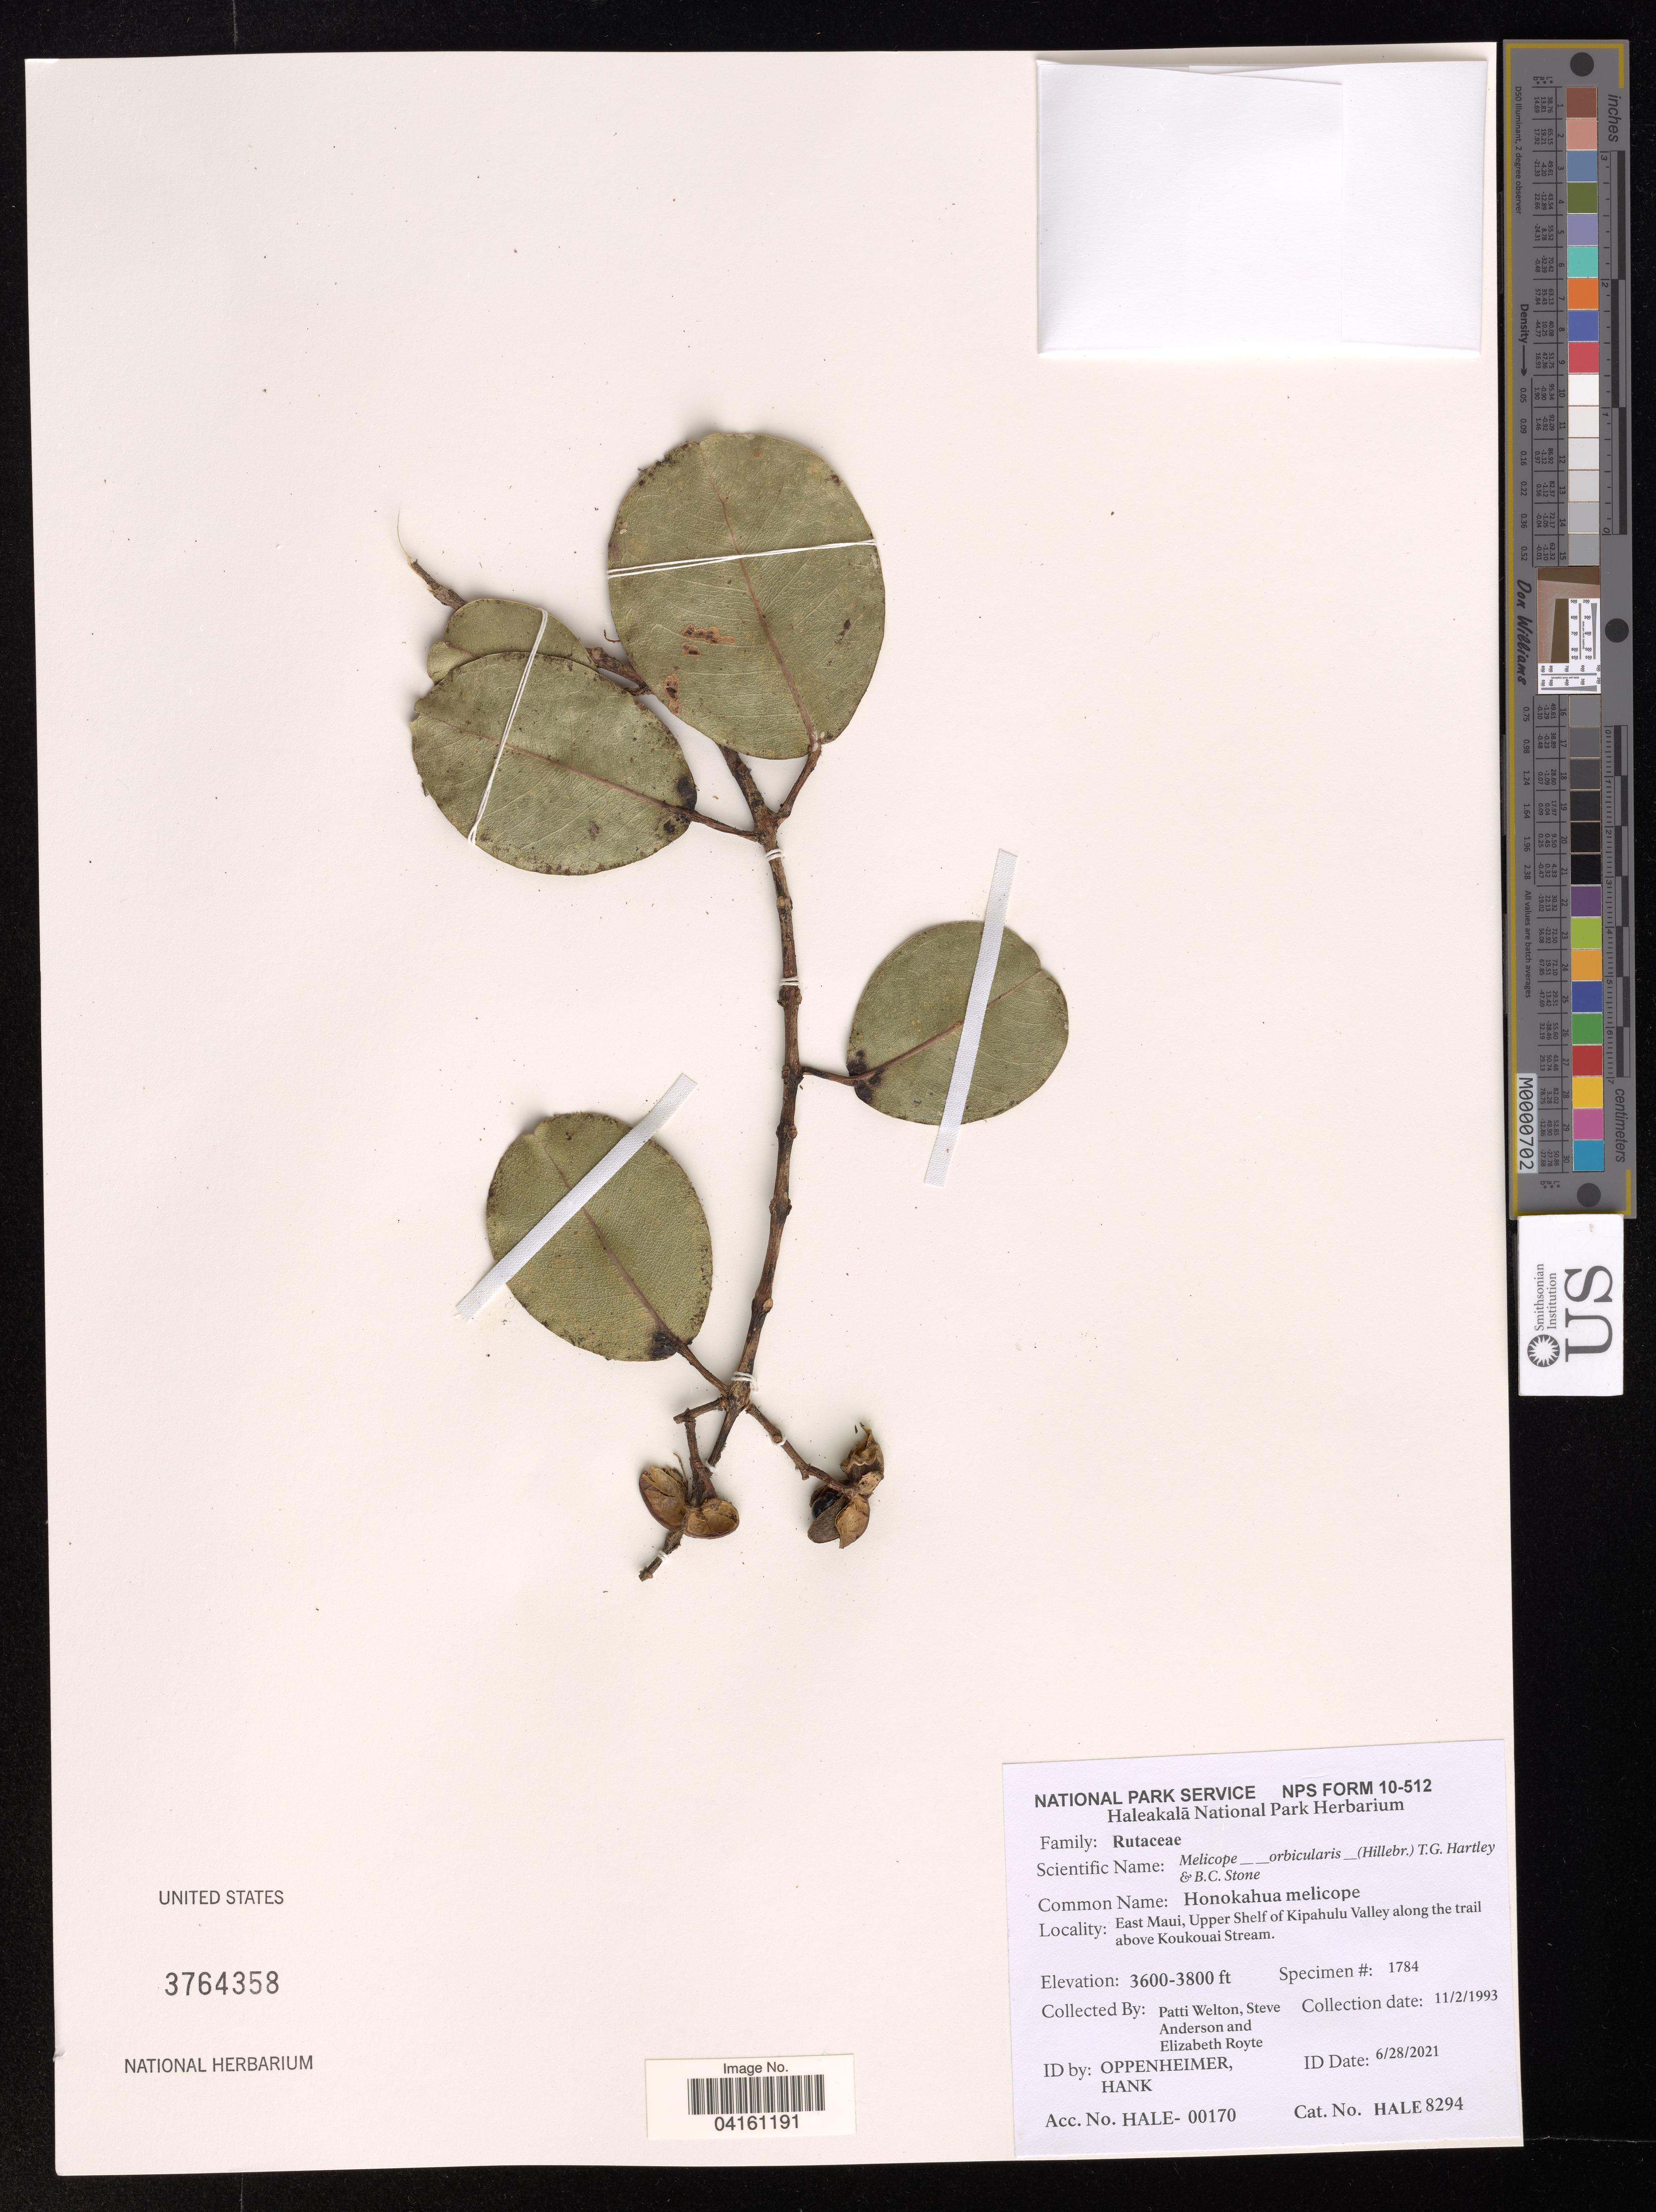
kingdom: Plantae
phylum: Tracheophyta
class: Magnoliopsida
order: Sapindales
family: Rutaceae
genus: Melicope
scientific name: Melicope orbicularis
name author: (Hillebr.) T.G. Hartley & B.C. Stone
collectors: P. Welton & S. Anderson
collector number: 1784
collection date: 1993-11-02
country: United States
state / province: Hawaii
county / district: Maui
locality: East Maui, Upper Shelf of Kipahulu Valley along the trail above Koukouai Stream.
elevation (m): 1097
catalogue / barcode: US 3764358